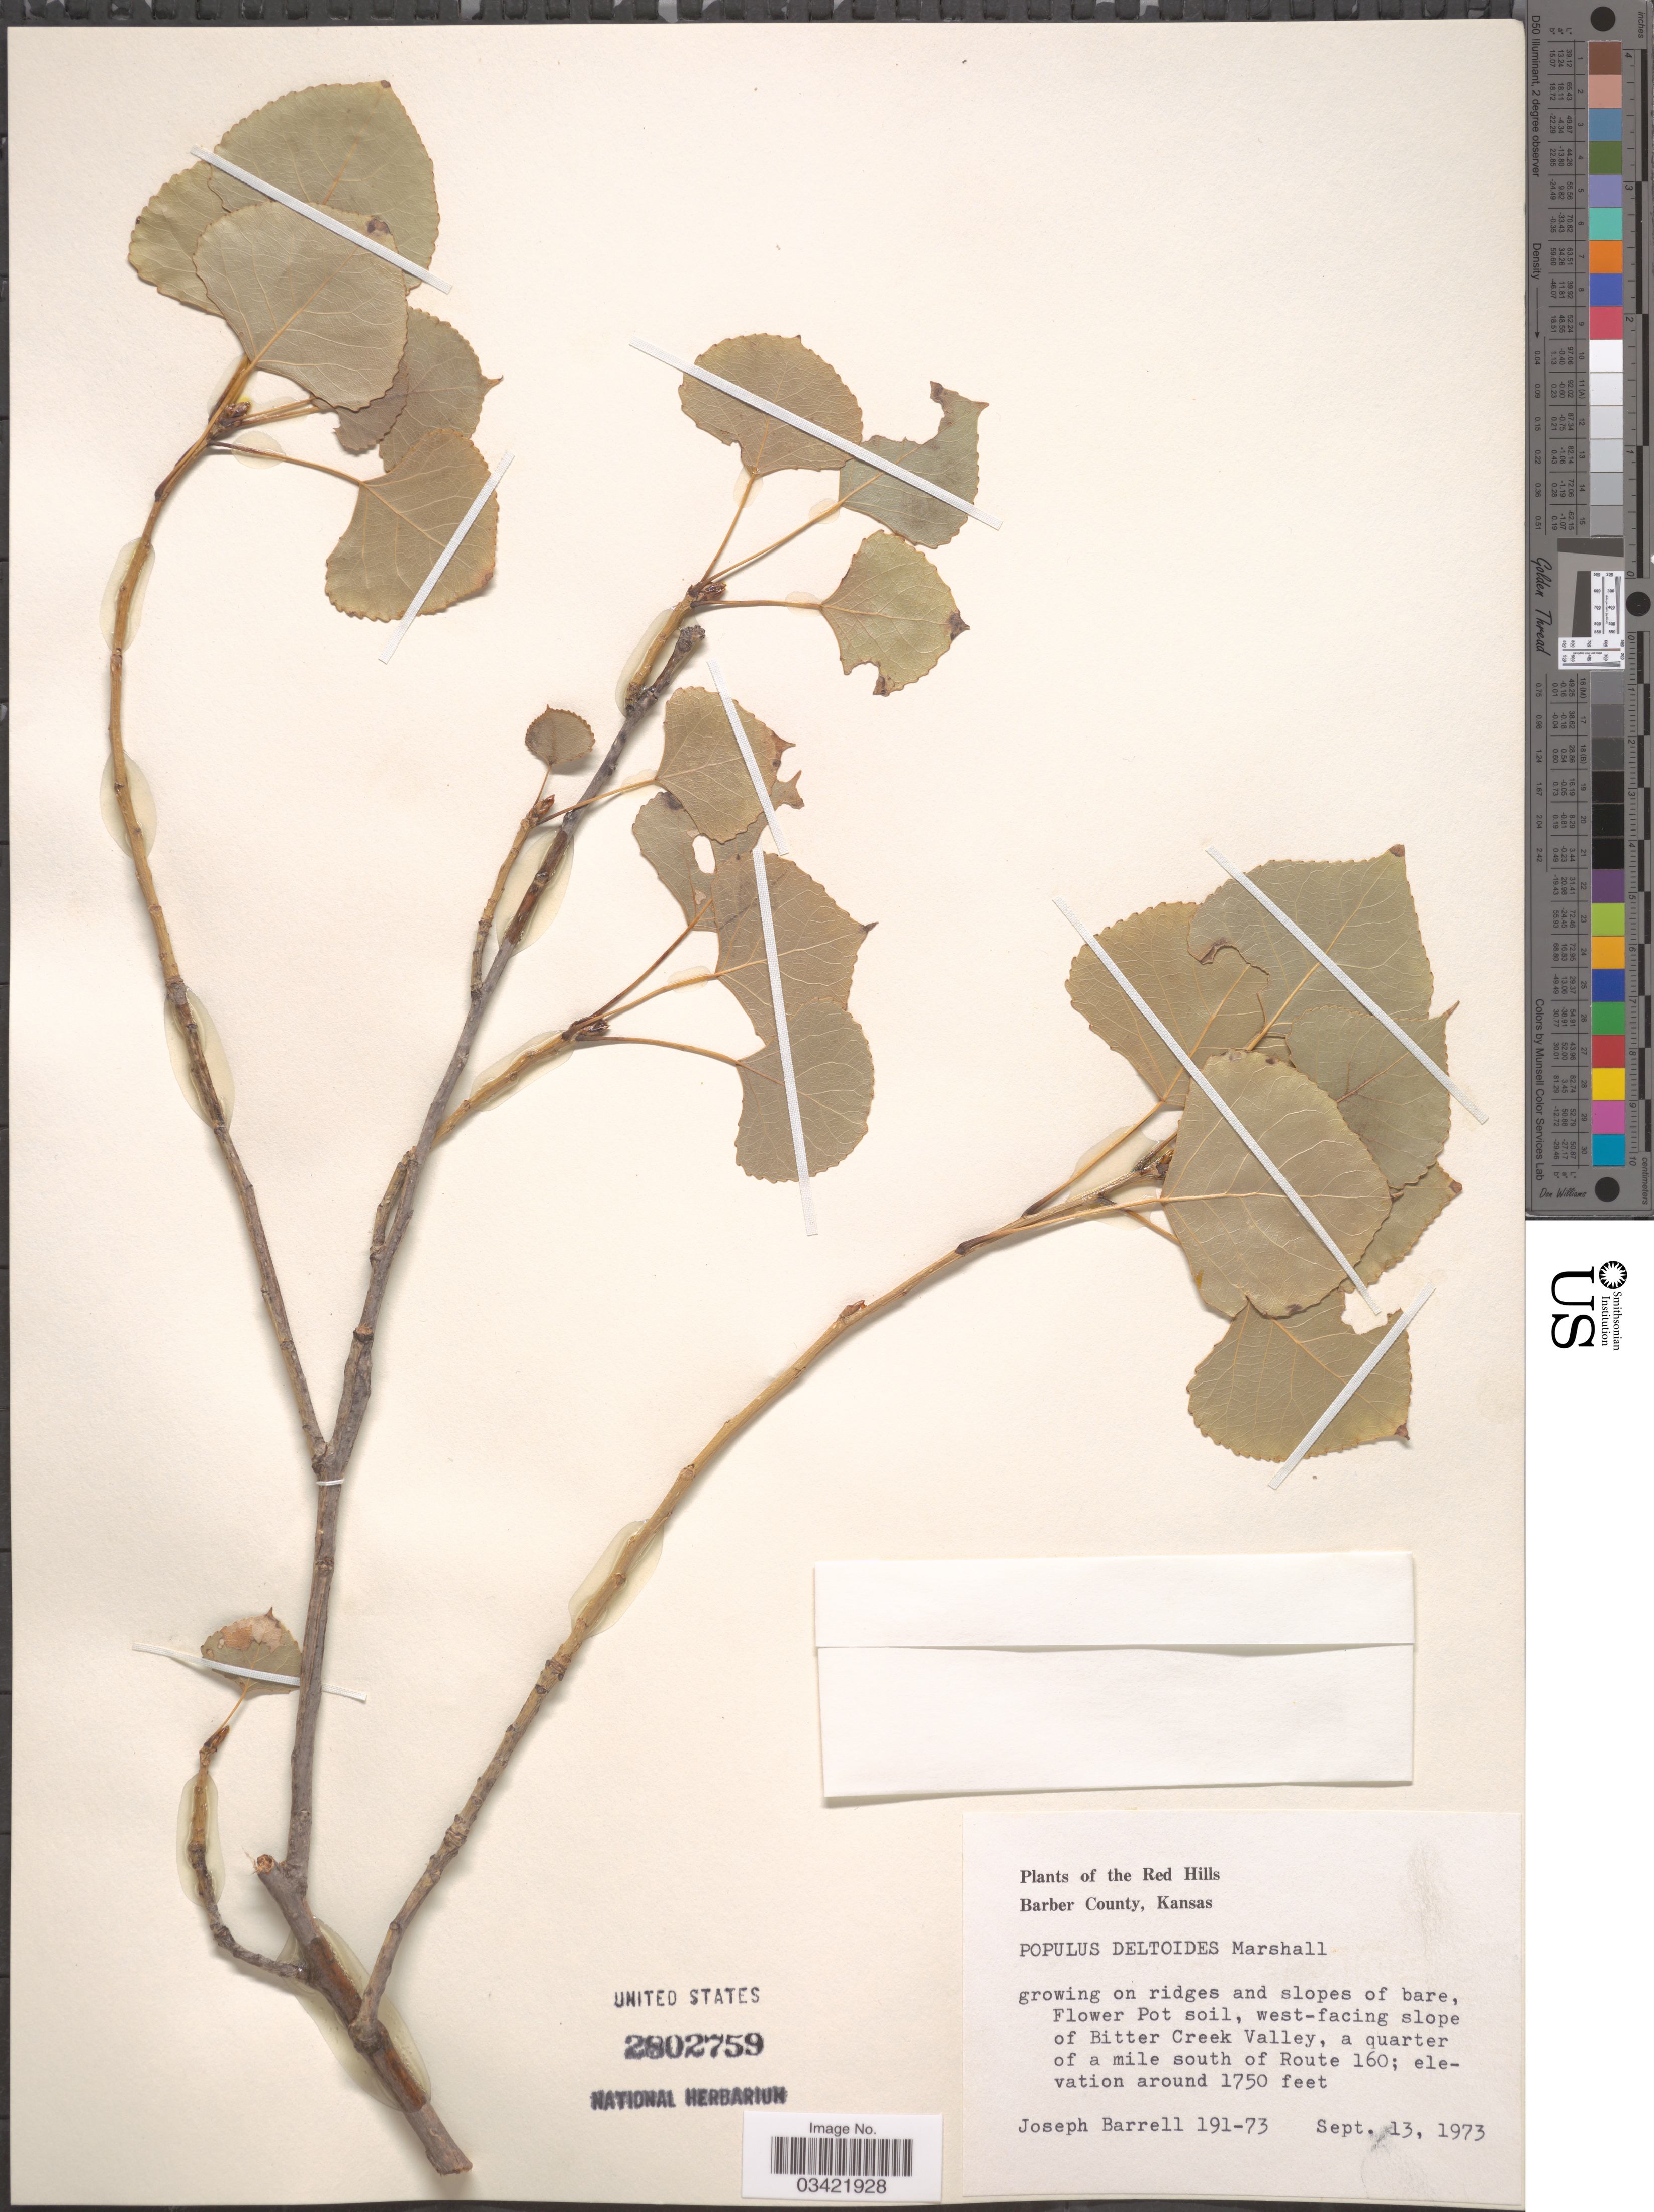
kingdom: Plantae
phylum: Tracheophyta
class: Magnoliopsida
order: Malpighiales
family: Salicaceae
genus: Populus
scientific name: Populus deltoides subsp. monilifera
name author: (Aiton) Eckenw.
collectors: J. Barrell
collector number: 191-73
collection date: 1973-09-13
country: United States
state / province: Kansas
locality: The Red Hills. Barber County. Flower Pot soil, west-facing slope of Bitter Creek Valley, a quarter of a mile south of Route 160.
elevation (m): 533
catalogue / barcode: US 2802759